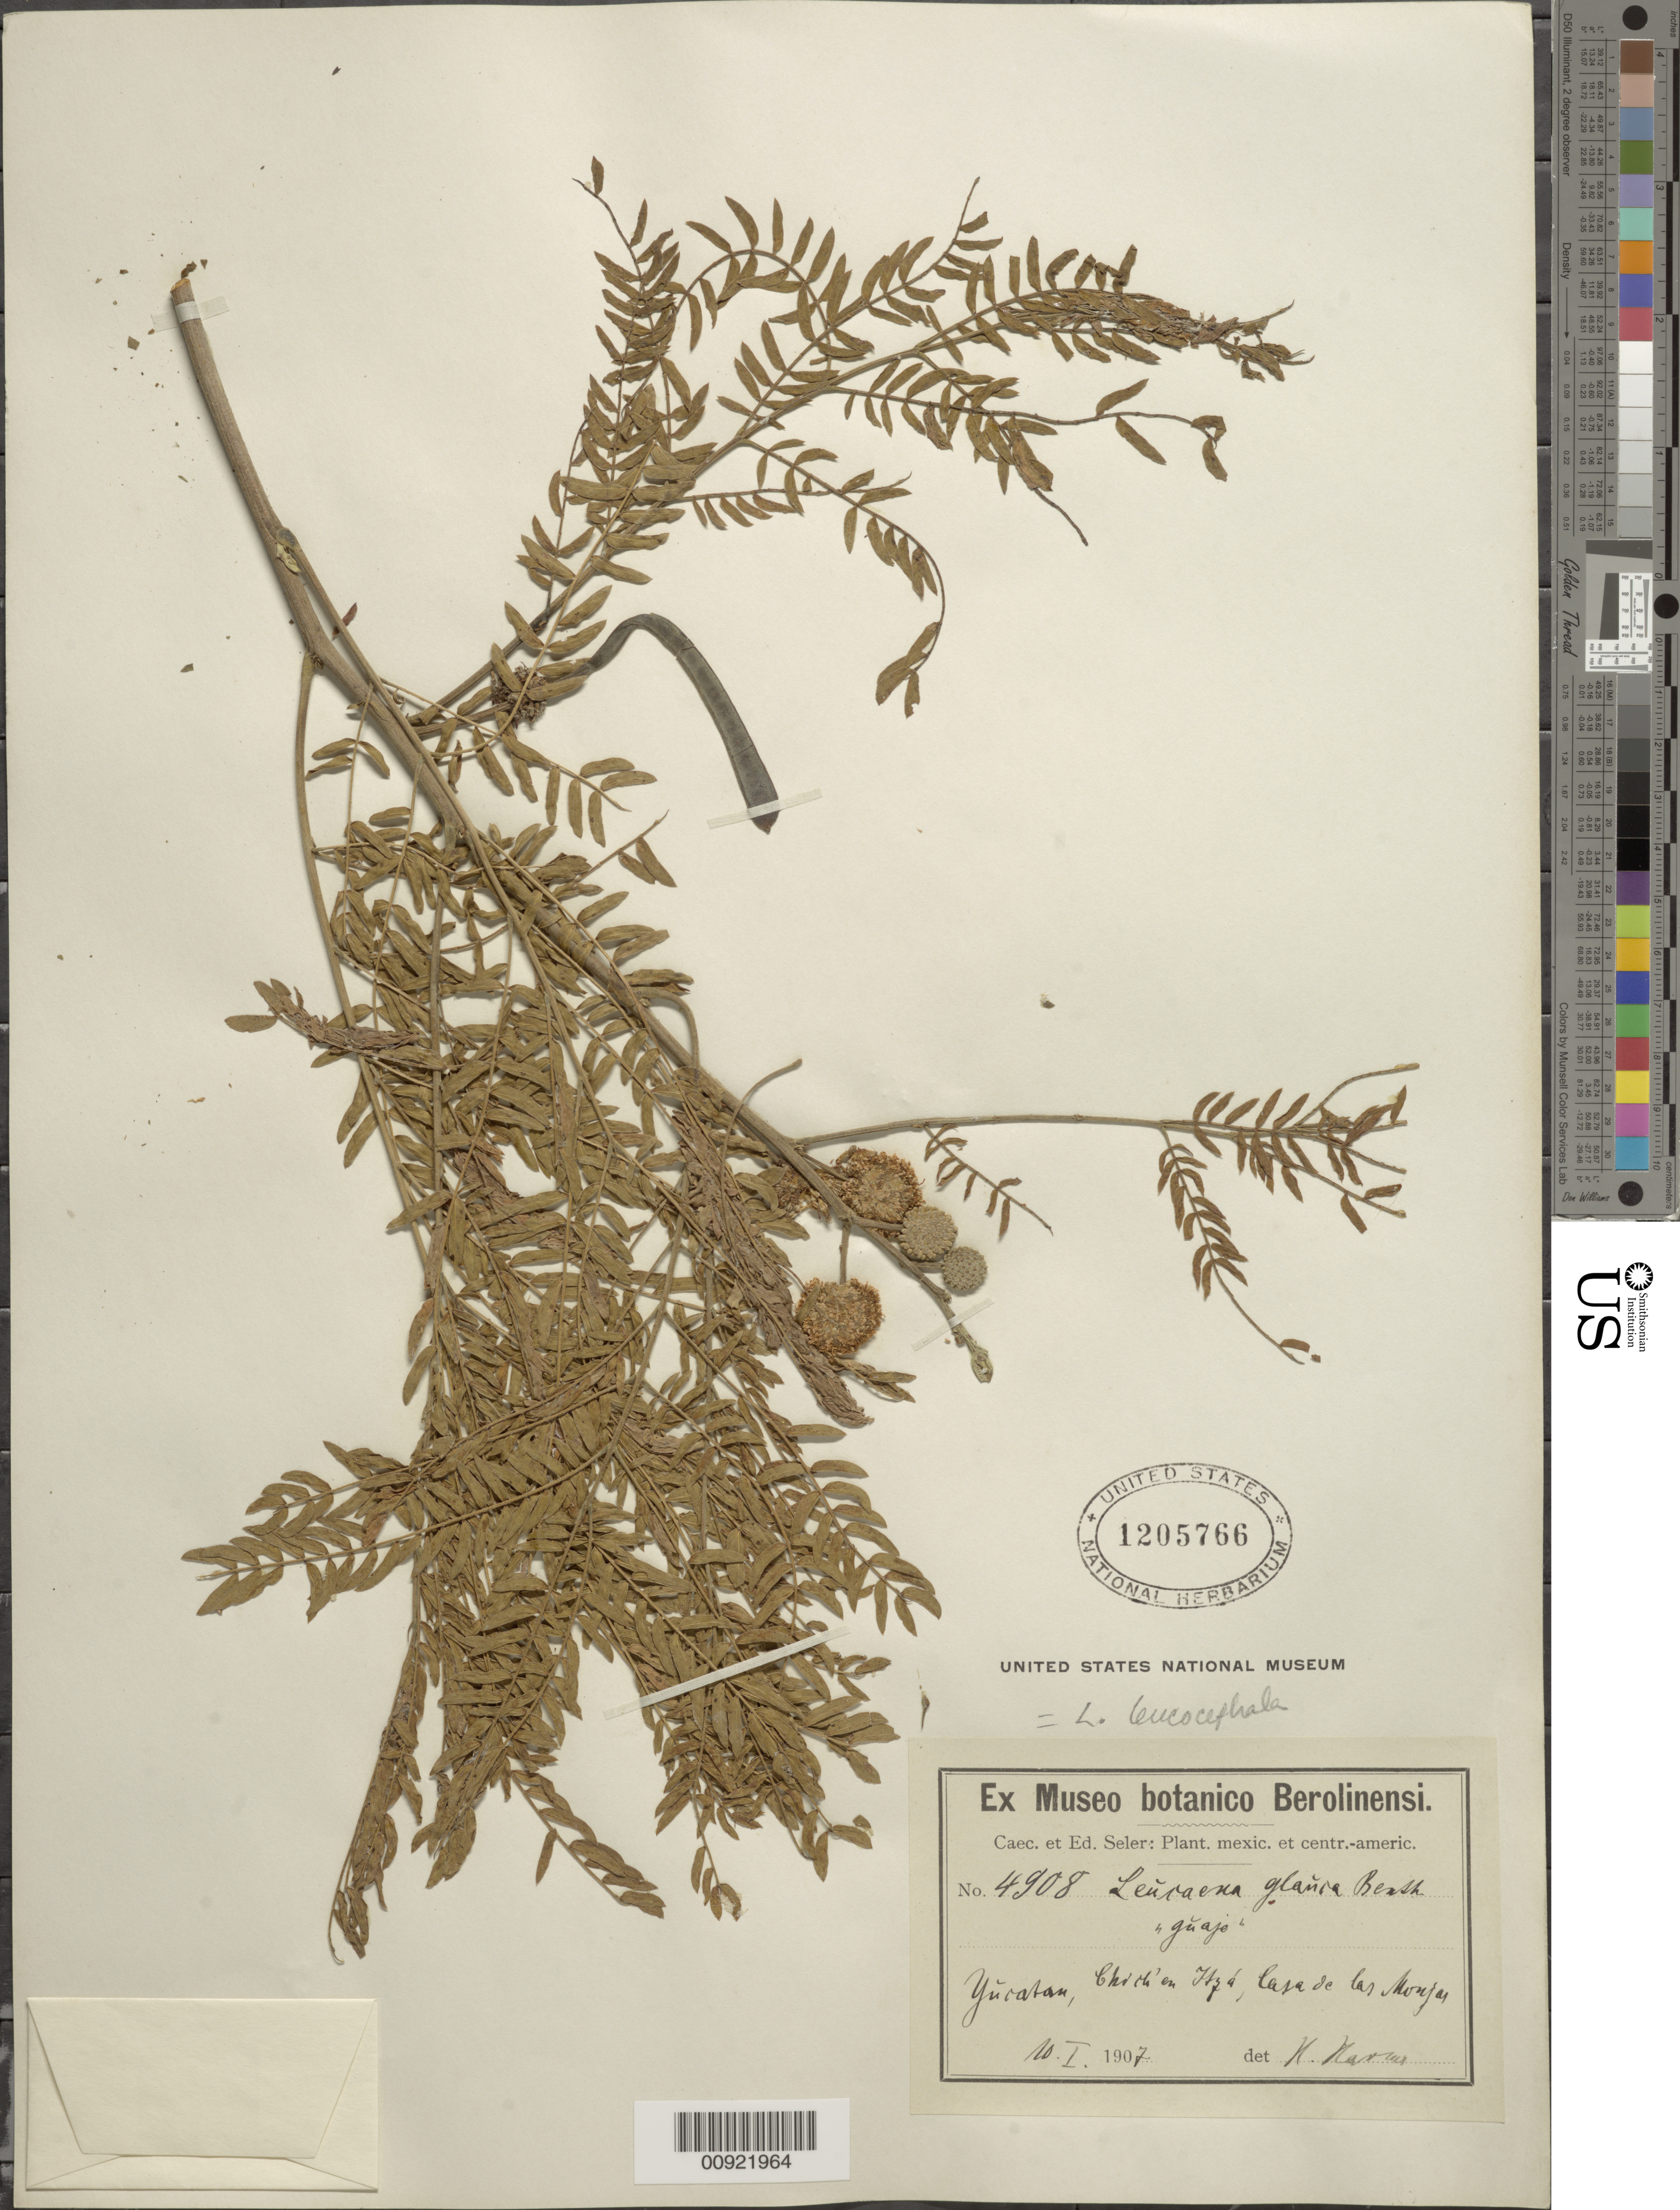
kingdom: Plantae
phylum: Tracheophyta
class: Magnoliopsida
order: Fabales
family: Fabaceae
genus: Leucaena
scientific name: Leucaena leucocephala subsp. leucocephala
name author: (Lam.) de Wit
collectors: C. Seler & E. G. Seler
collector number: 4908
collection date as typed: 10 Jan 1907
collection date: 1907-01-10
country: Mexico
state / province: Yucatán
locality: Yucatán, Chichén Itzá, Casa de las Monjas.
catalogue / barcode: US 1205766